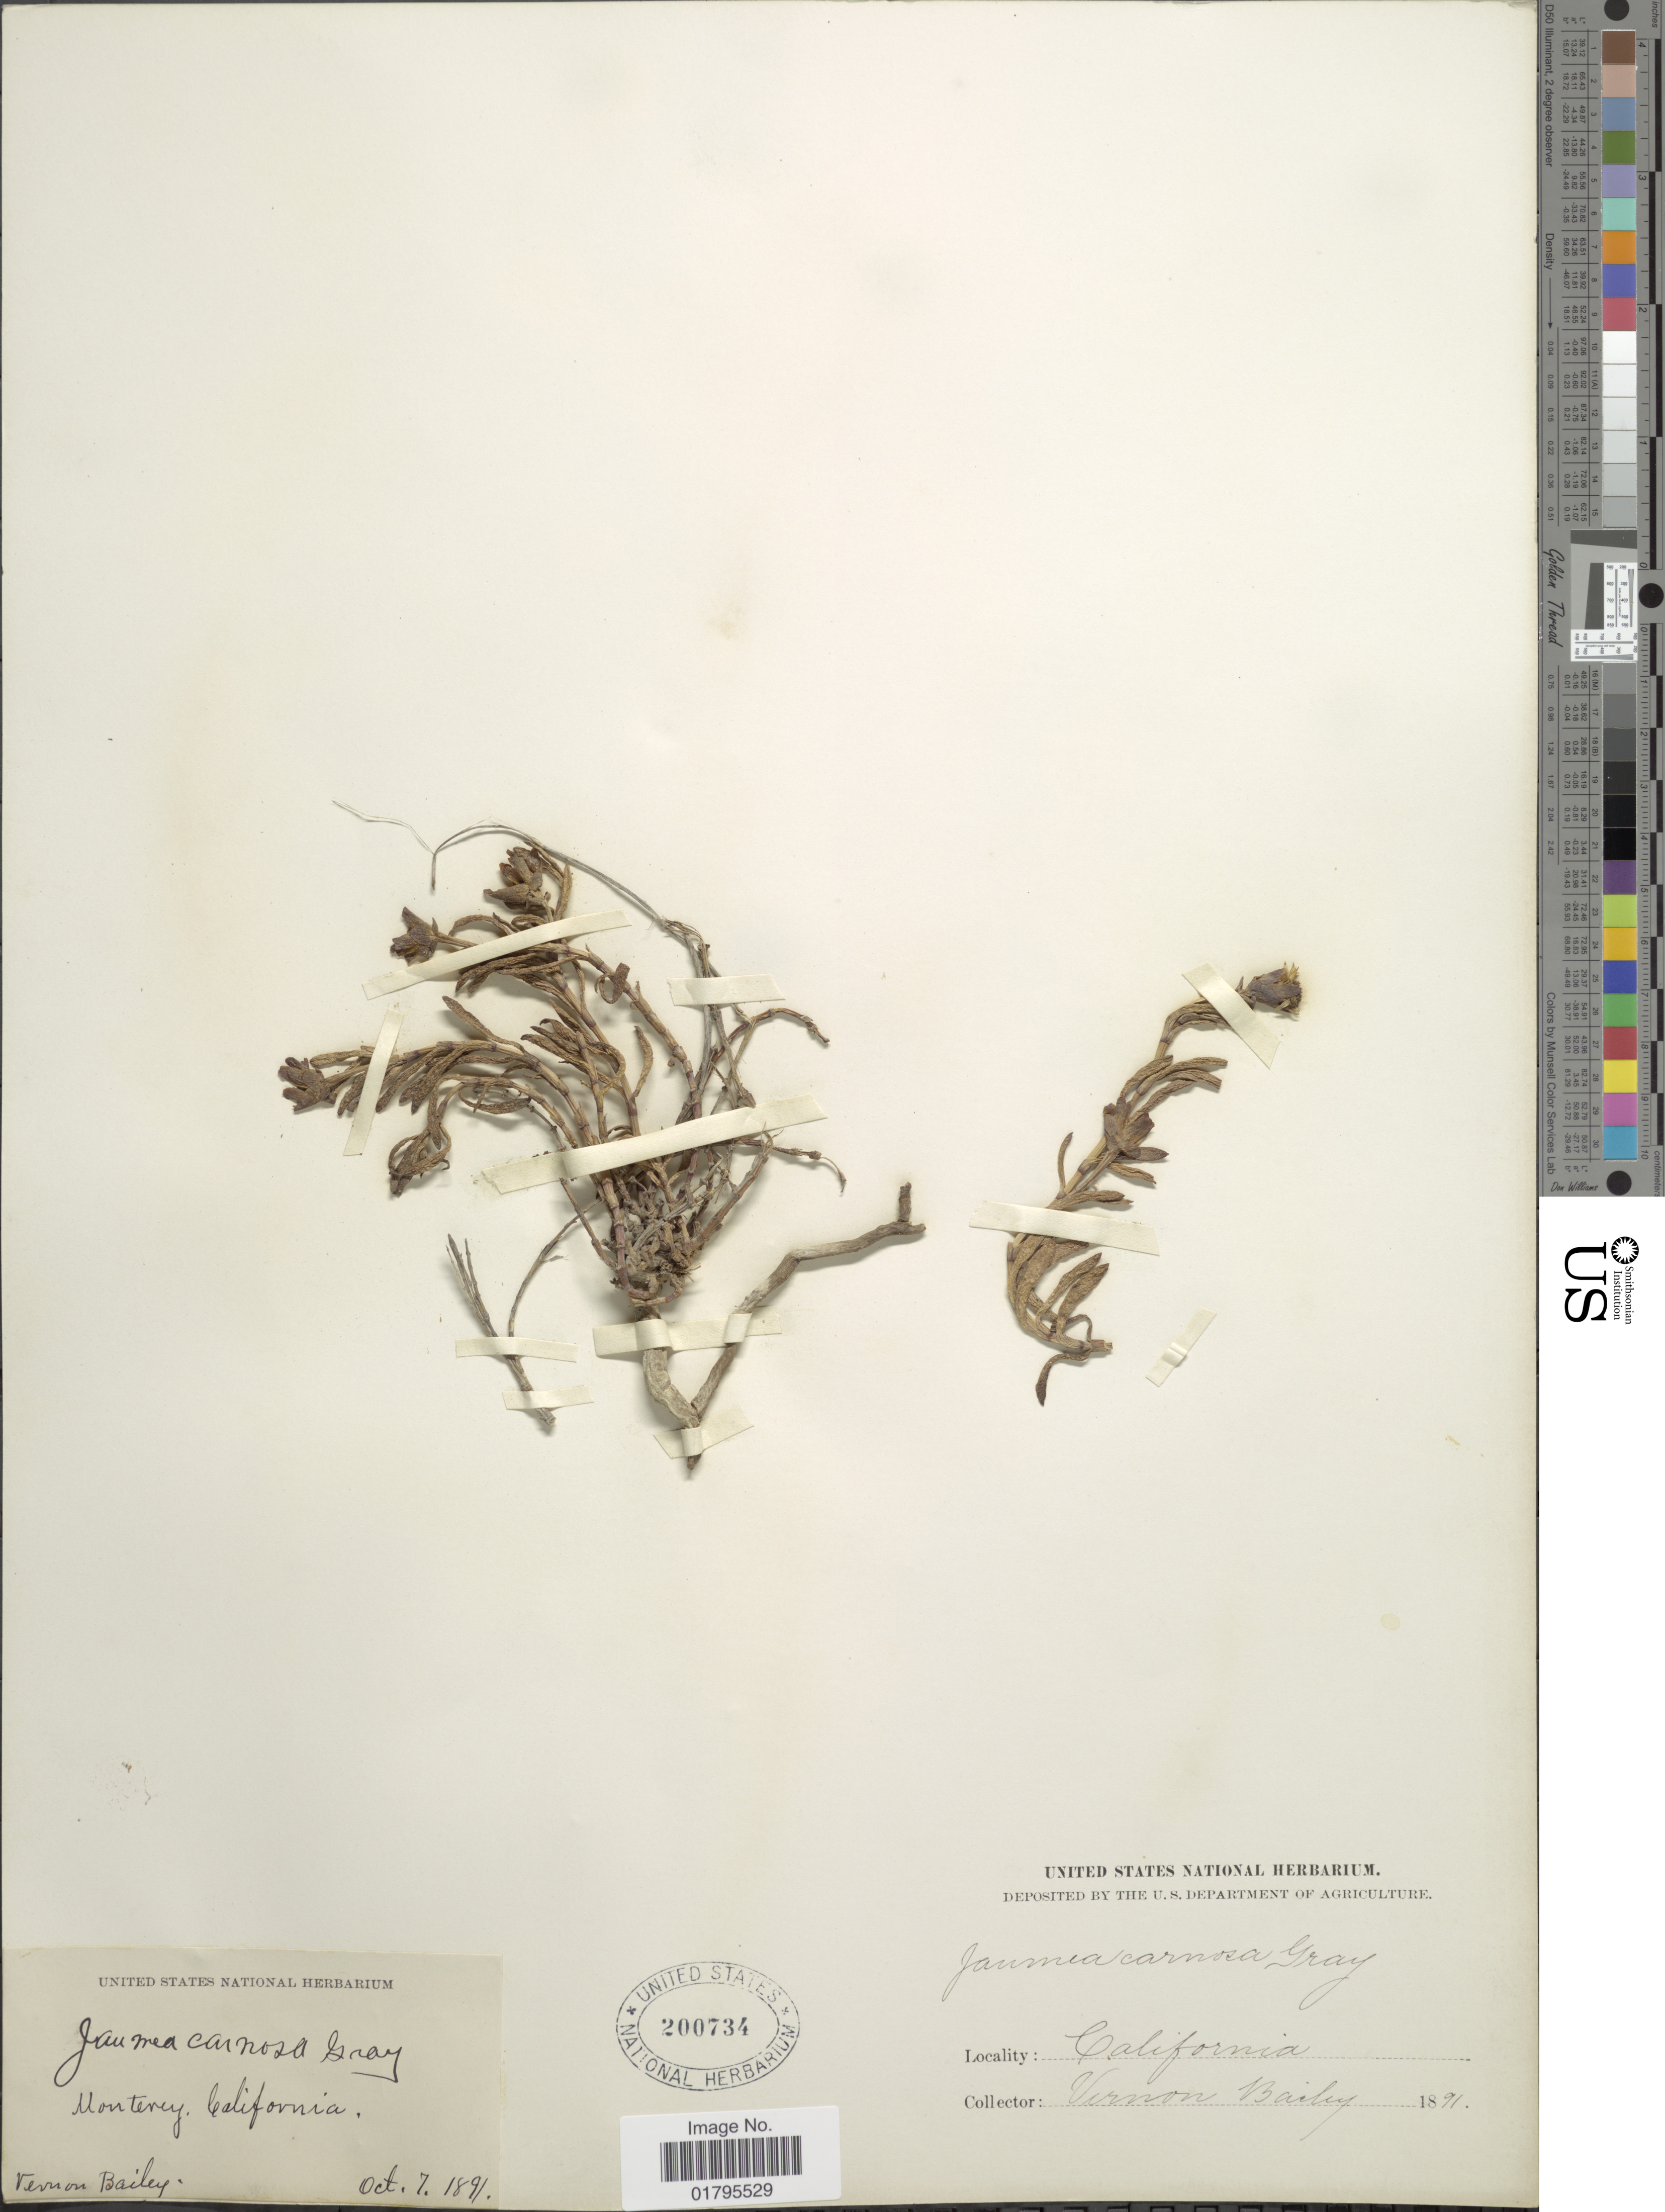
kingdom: Plantae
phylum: Tracheophyta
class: Magnoliopsida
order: Asterales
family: Asteraceae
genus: Jaumea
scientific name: Jaumea carnosa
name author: (Less.) A. Gray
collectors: V. O. Bailey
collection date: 1891-10-07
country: United States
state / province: California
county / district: Monterey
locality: Monterey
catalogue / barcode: US 200734